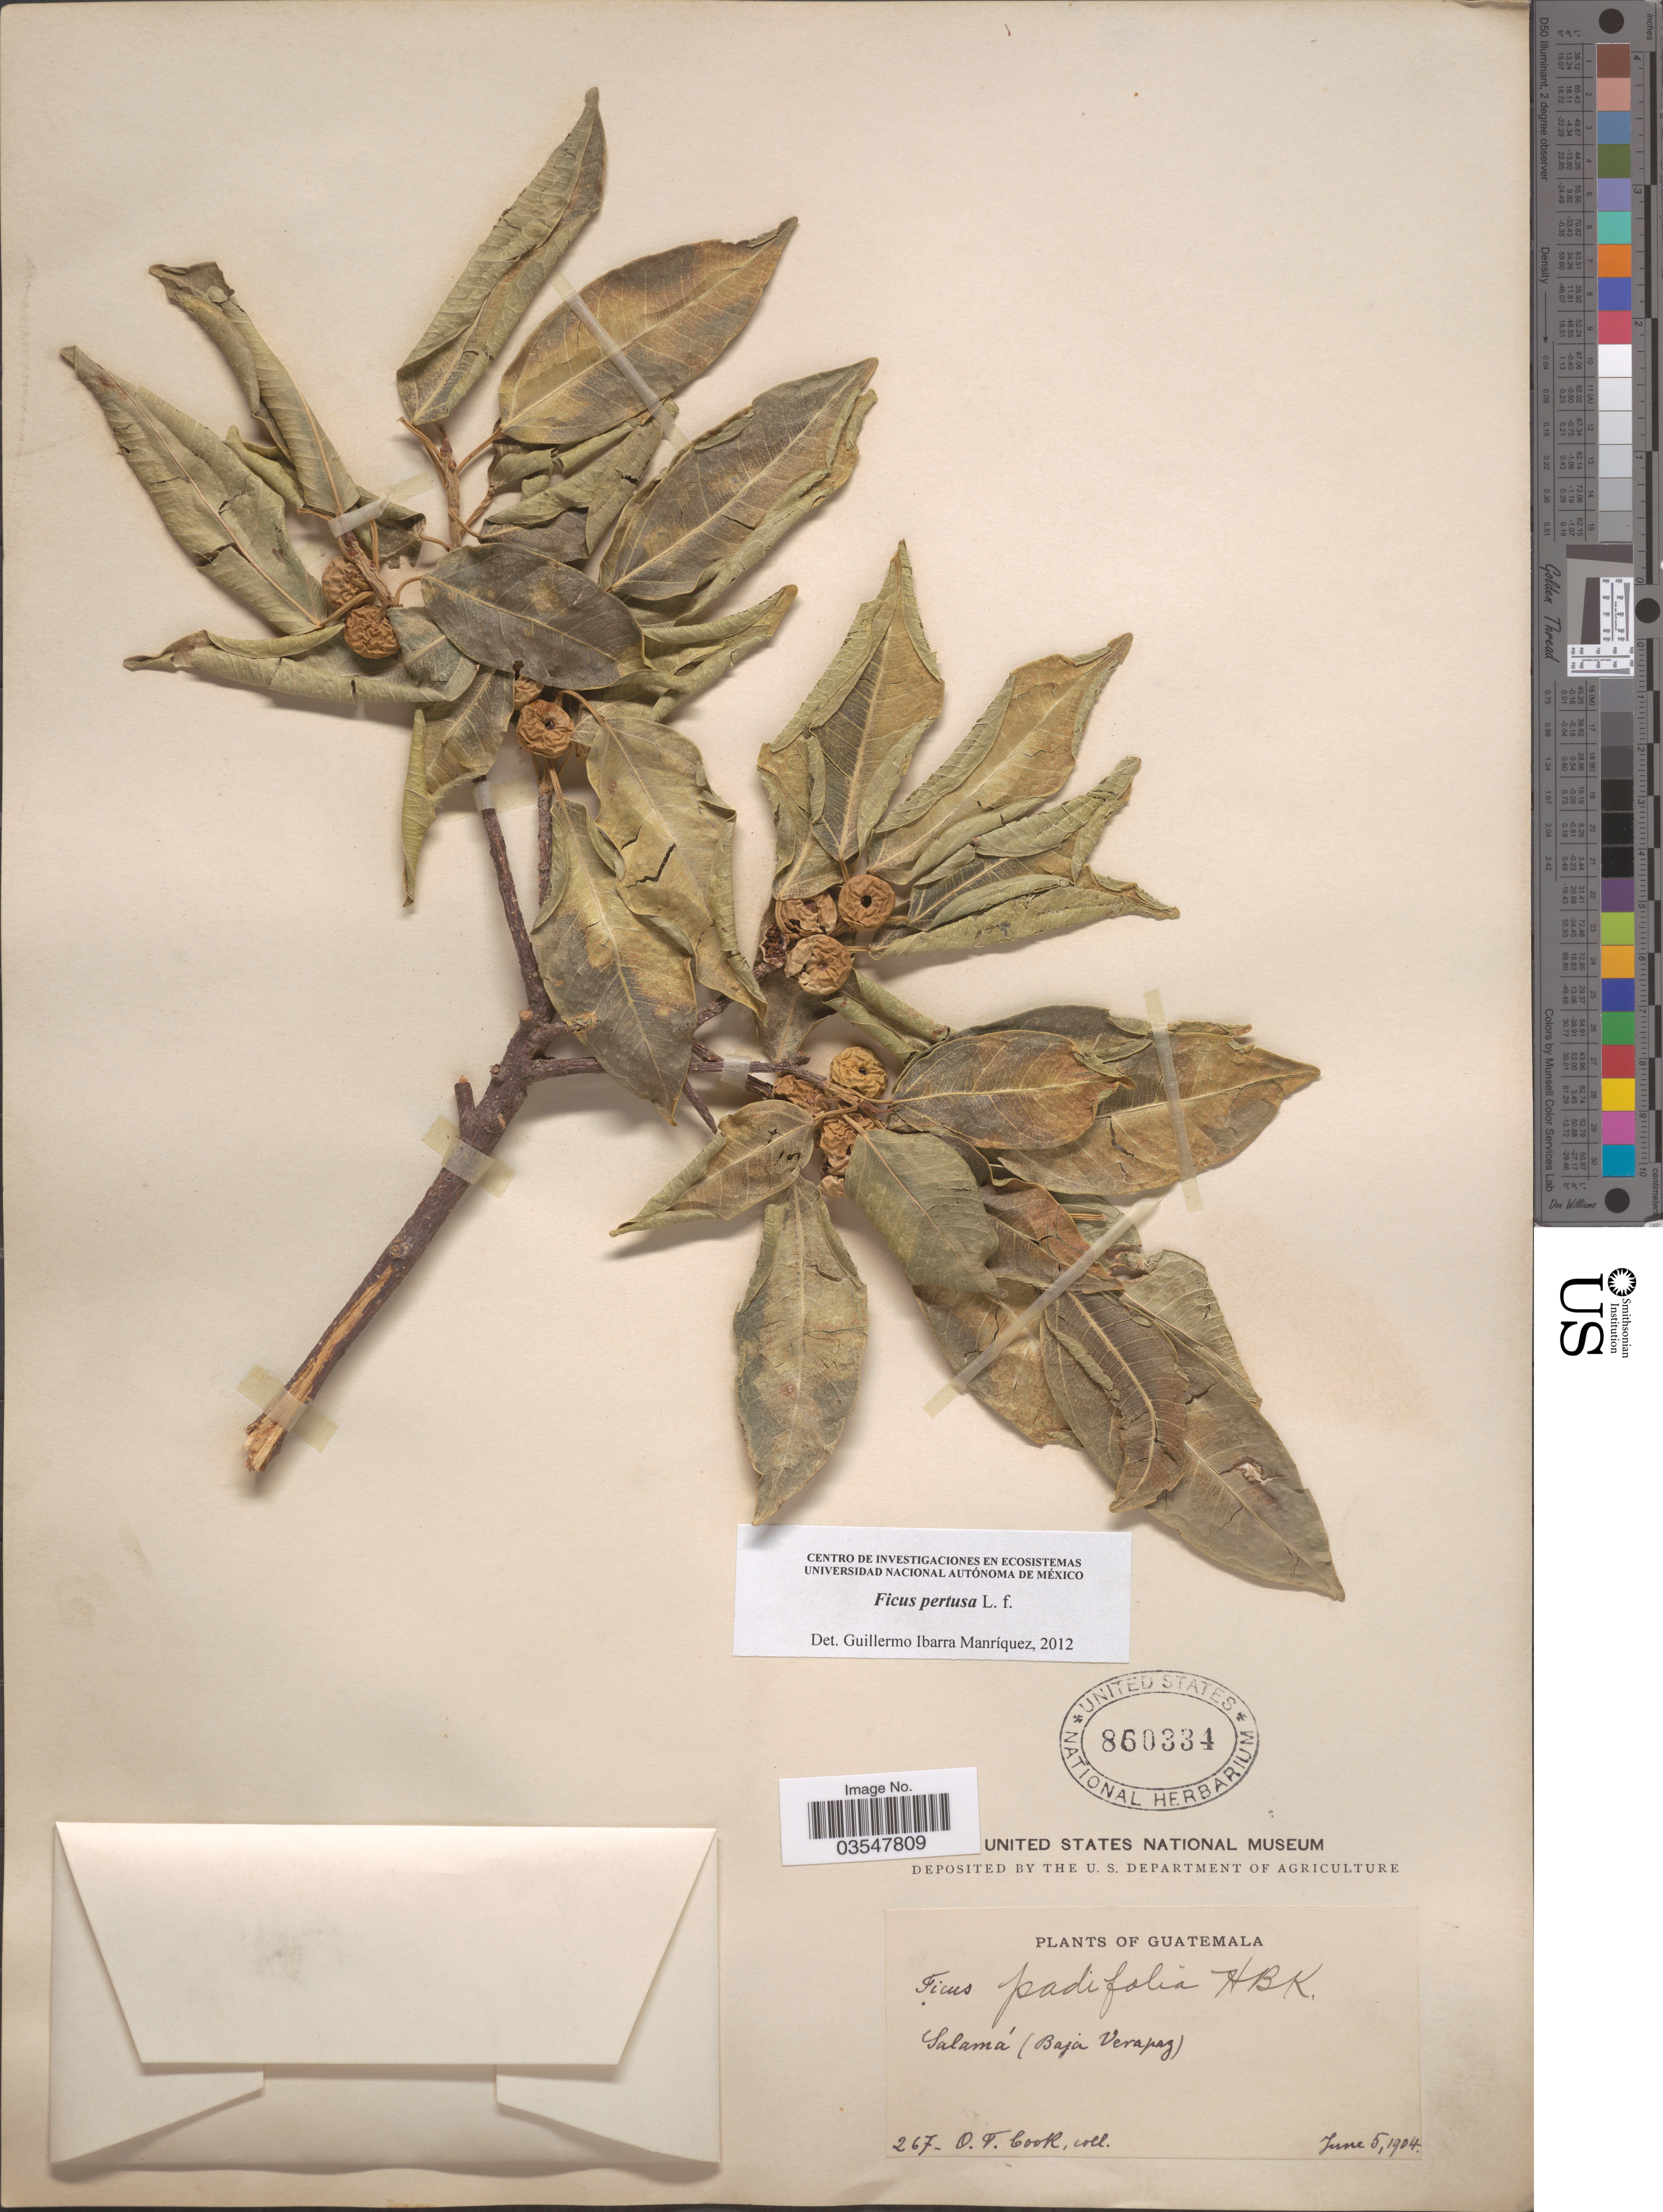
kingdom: Plantae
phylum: Tracheophyta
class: Magnoliopsida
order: Rosales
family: Moraceae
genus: Ficus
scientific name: Ficus pertusa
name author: L. f.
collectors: O. F. Cook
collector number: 267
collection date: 1904-06-05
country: Guatemala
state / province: Baja Verapaz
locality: Salamá.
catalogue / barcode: US 860334